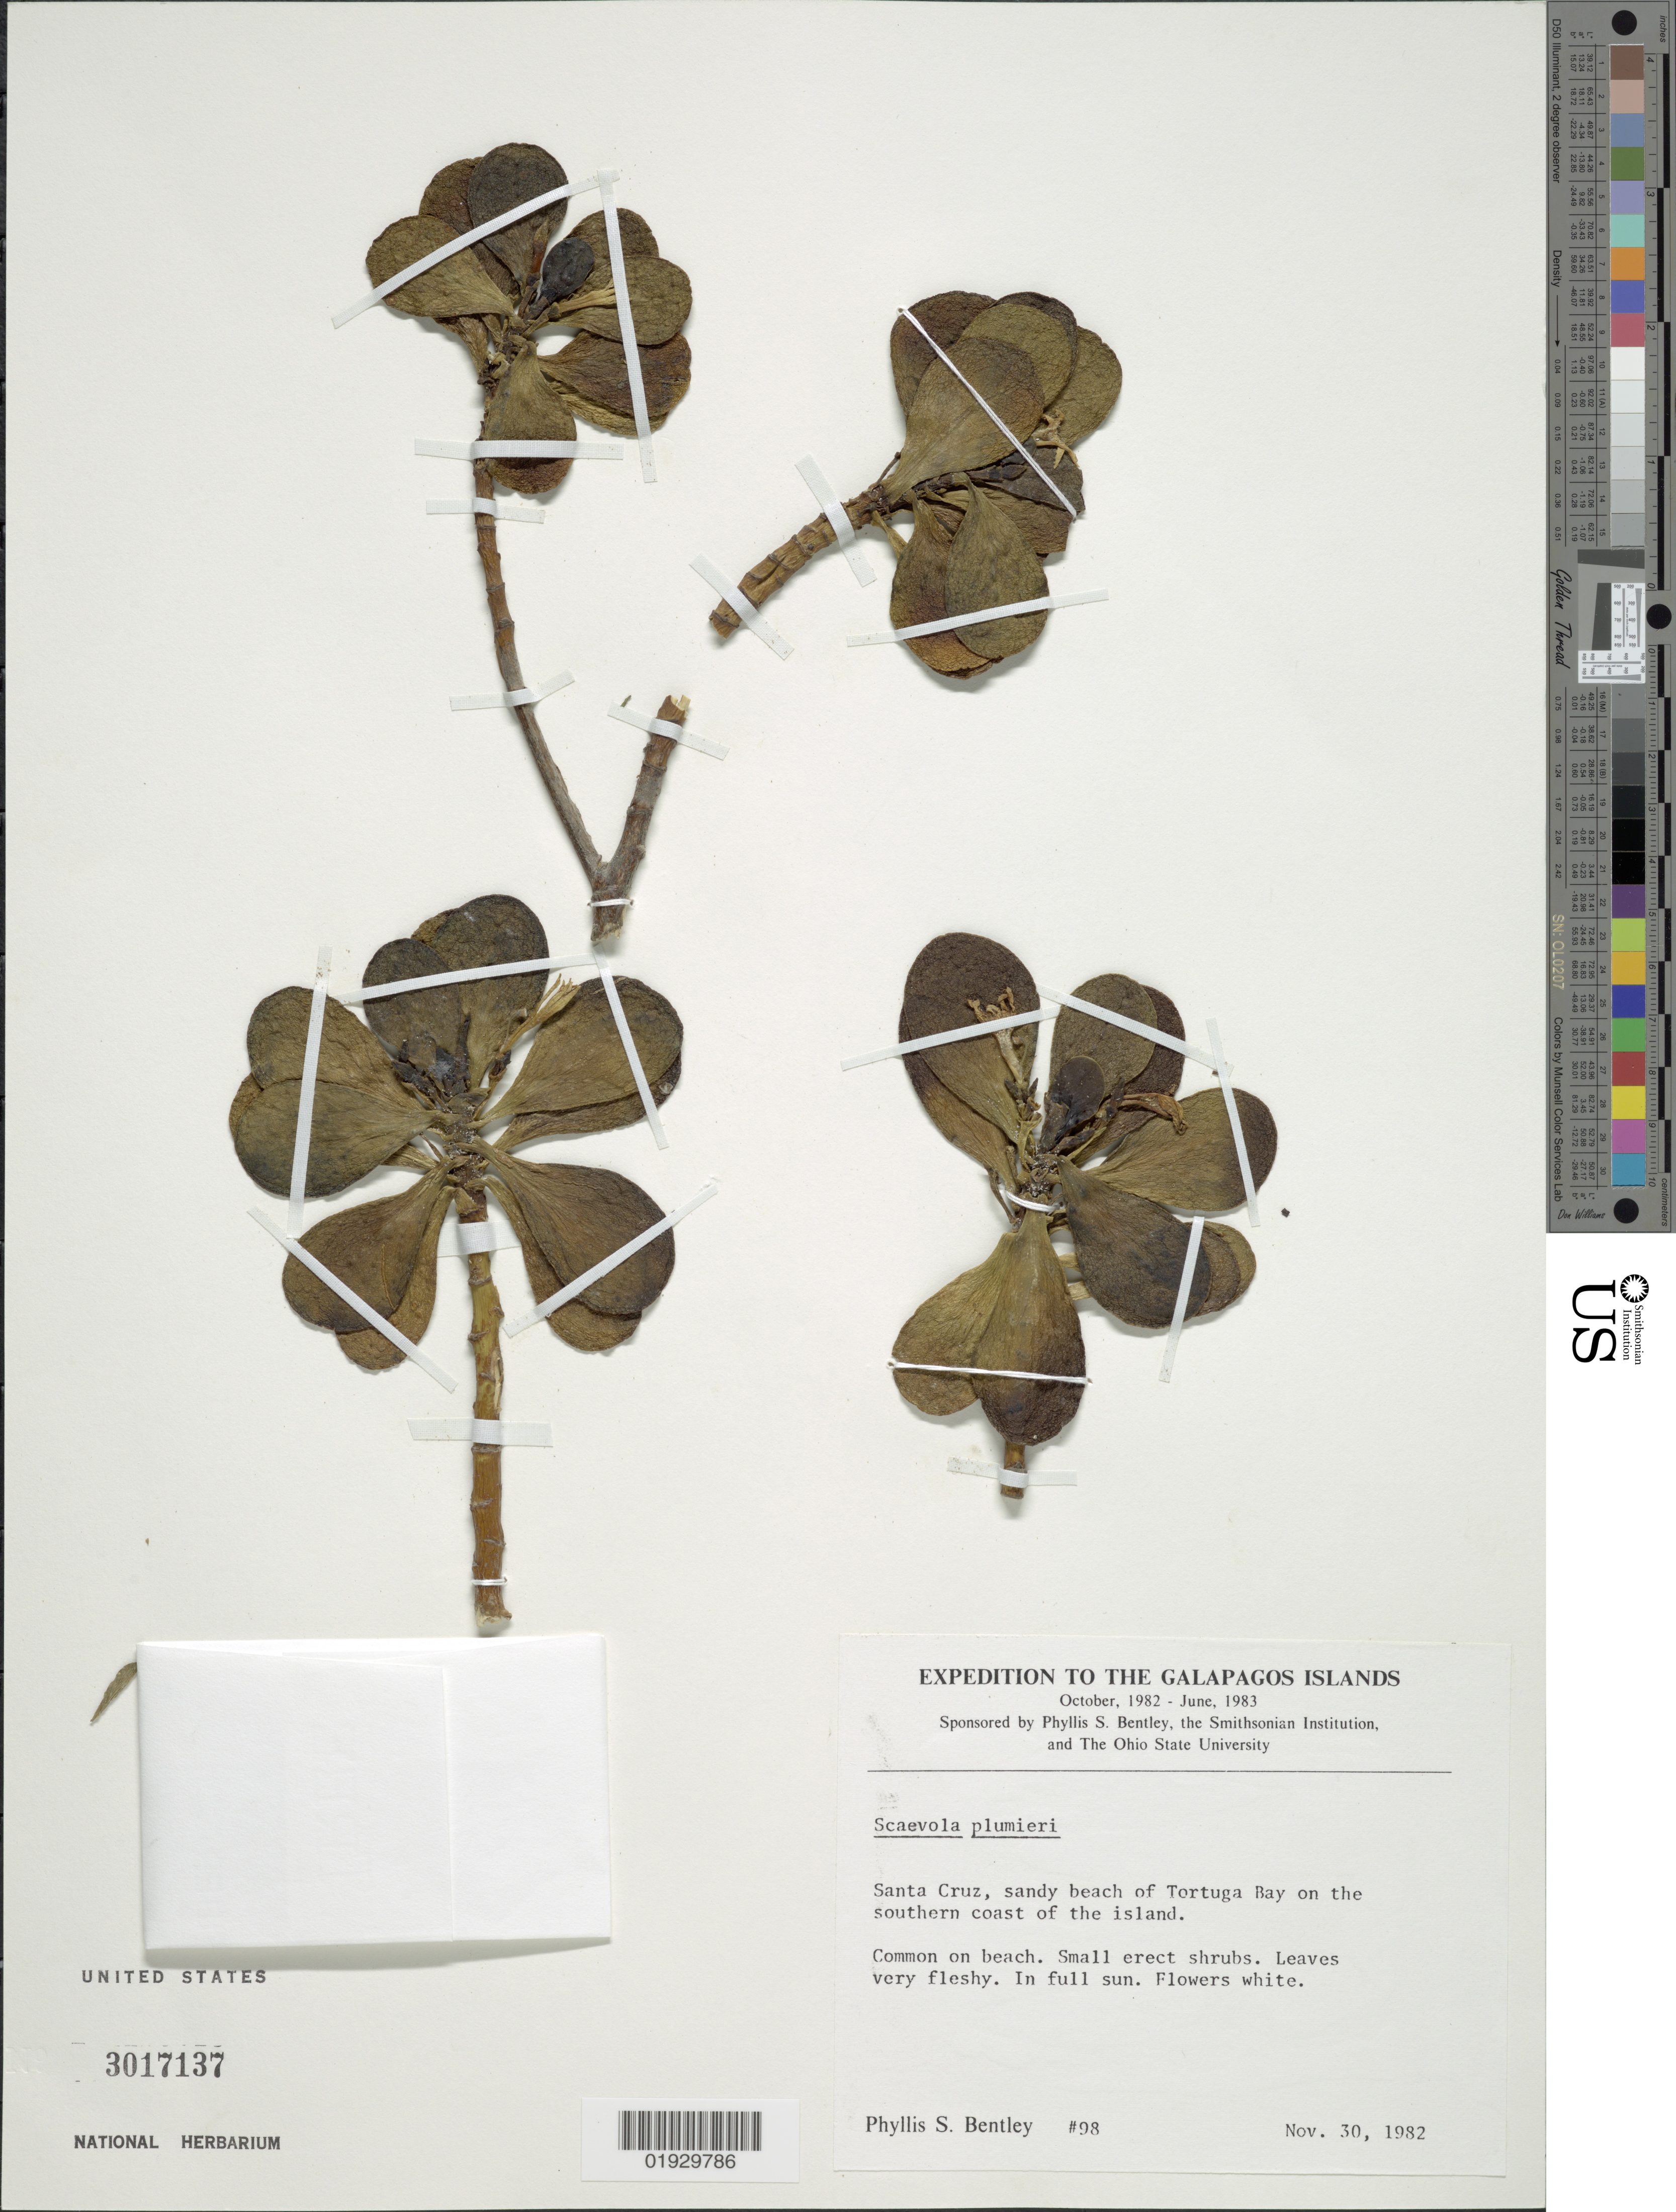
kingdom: Plantae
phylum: Tracheophyta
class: Magnoliopsida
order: Asterales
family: Goodeniaceae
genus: Scaevola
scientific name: Scaevola plumieri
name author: (L.) Vahl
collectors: P. S. Bentley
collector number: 98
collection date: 1982-11-30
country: Ecuador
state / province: Colón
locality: Galapagos Islands. Santa Cruz, sandy beach of Tortuga Bay on the southern coast of the island.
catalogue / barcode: US 3017137